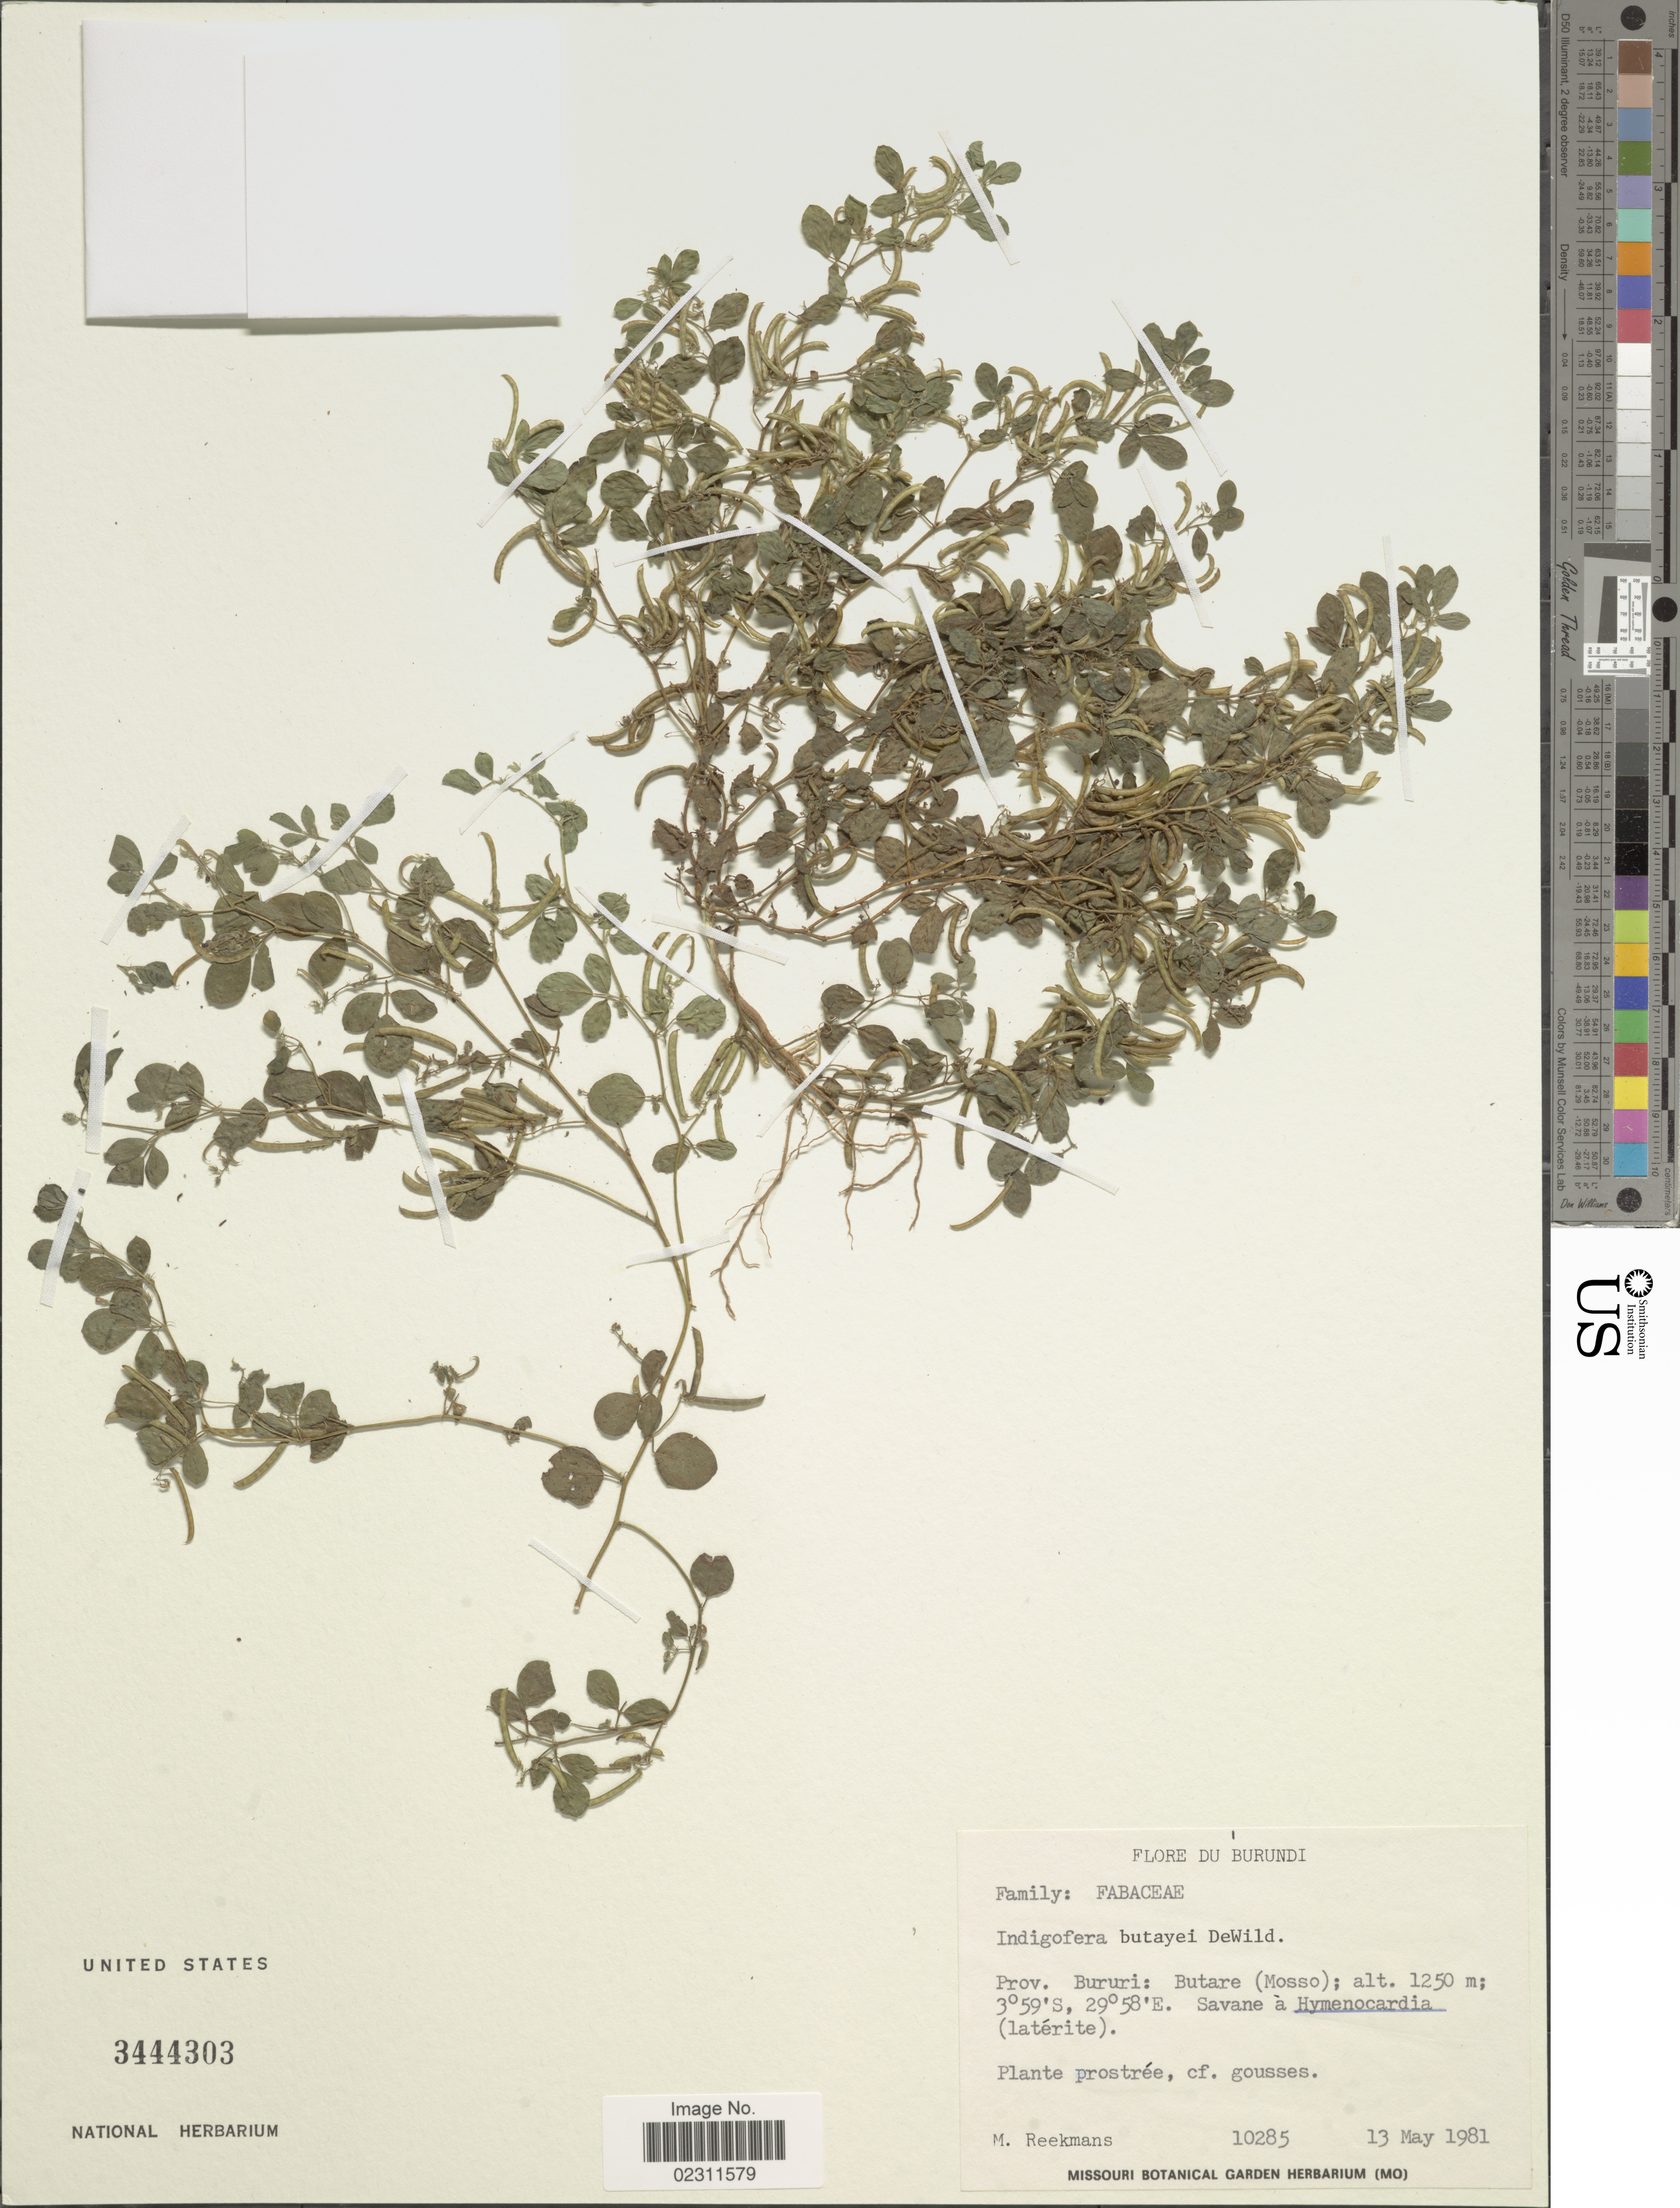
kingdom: Plantae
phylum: Tracheophyta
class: Magnoliopsida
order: Fabales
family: Fabaceae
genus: Indigofera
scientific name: Indigofera butayei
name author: De Wild.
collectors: M. Reekmans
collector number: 10582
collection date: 1981-05-13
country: Burundi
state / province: Bururi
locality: Butare (Mosso), Savane a Hymenocardia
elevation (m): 1250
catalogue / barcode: US 3444303